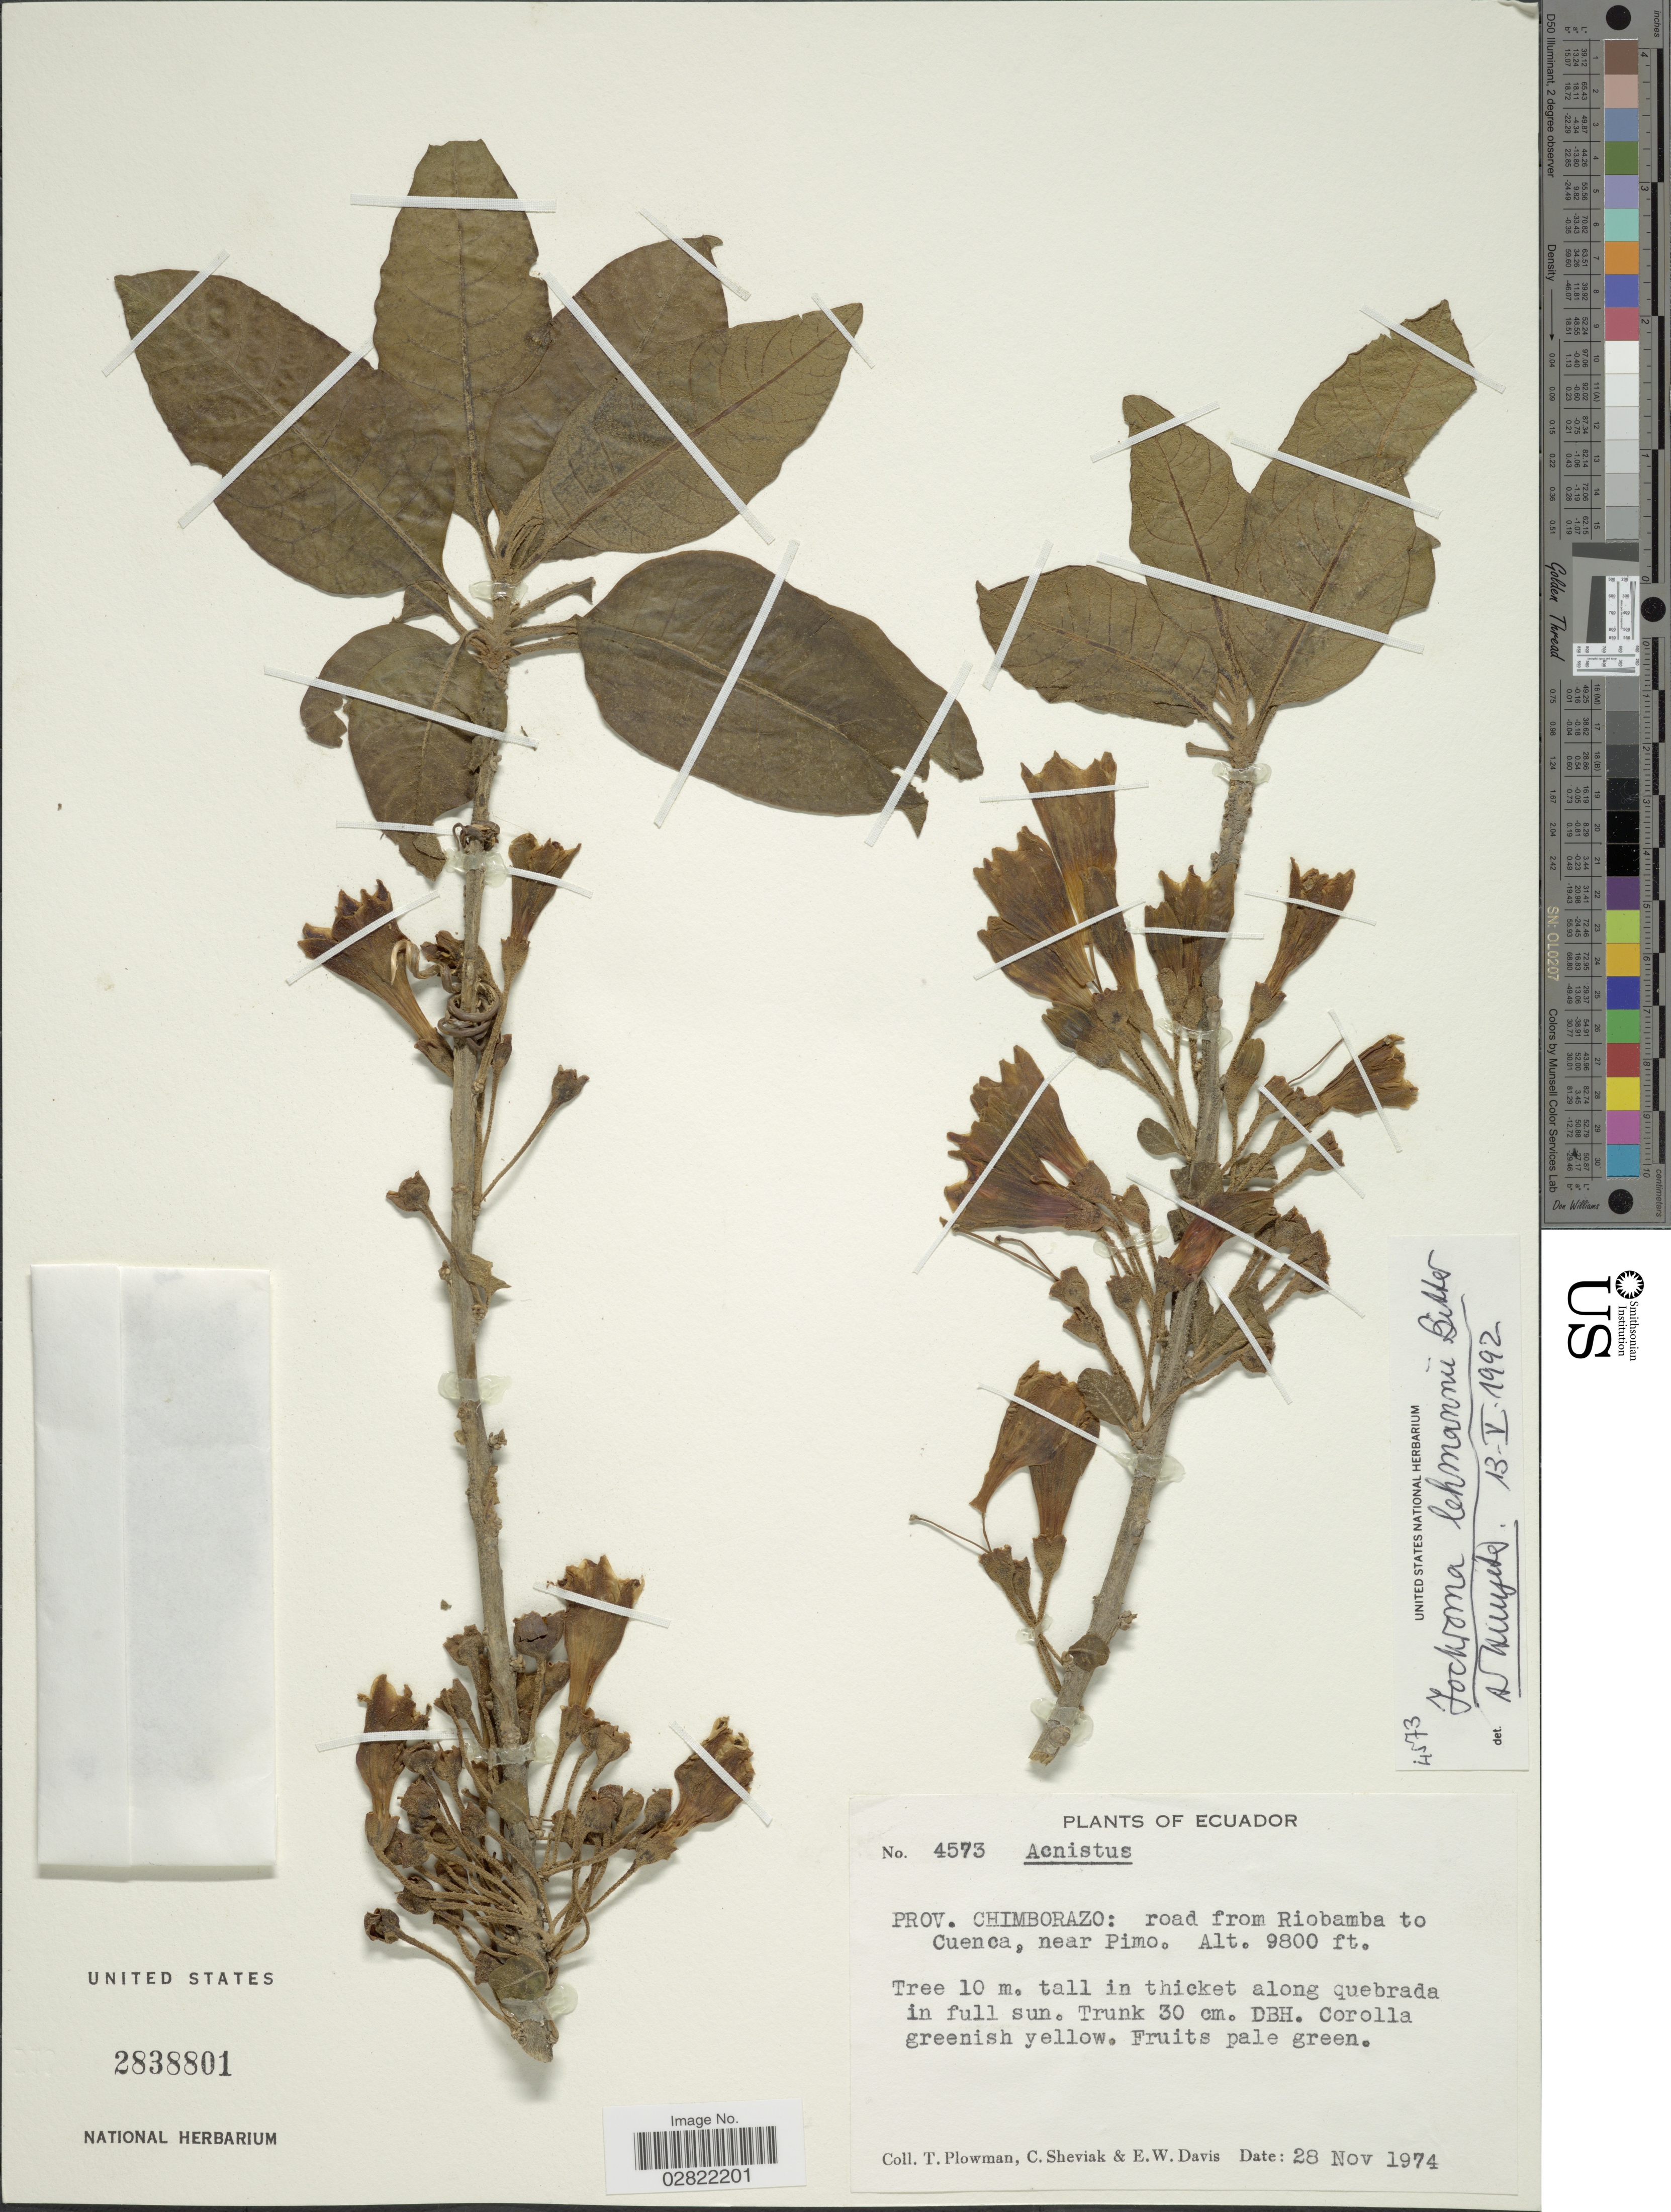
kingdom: Plantae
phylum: Tracheophyta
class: Magnoliopsida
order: Solanales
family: Solanaceae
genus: Iochroma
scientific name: Iochroma lehmannii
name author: Dammer ex Bitter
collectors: T. Plowman, C. J. Sheviak & E. W. Davis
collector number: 4573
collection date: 1974-11-28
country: Ecuador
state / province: Chimborazo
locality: Prov. Chimborazo: road from Riobamba to Cuenca, near Pimo.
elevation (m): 2987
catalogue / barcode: US 2838801